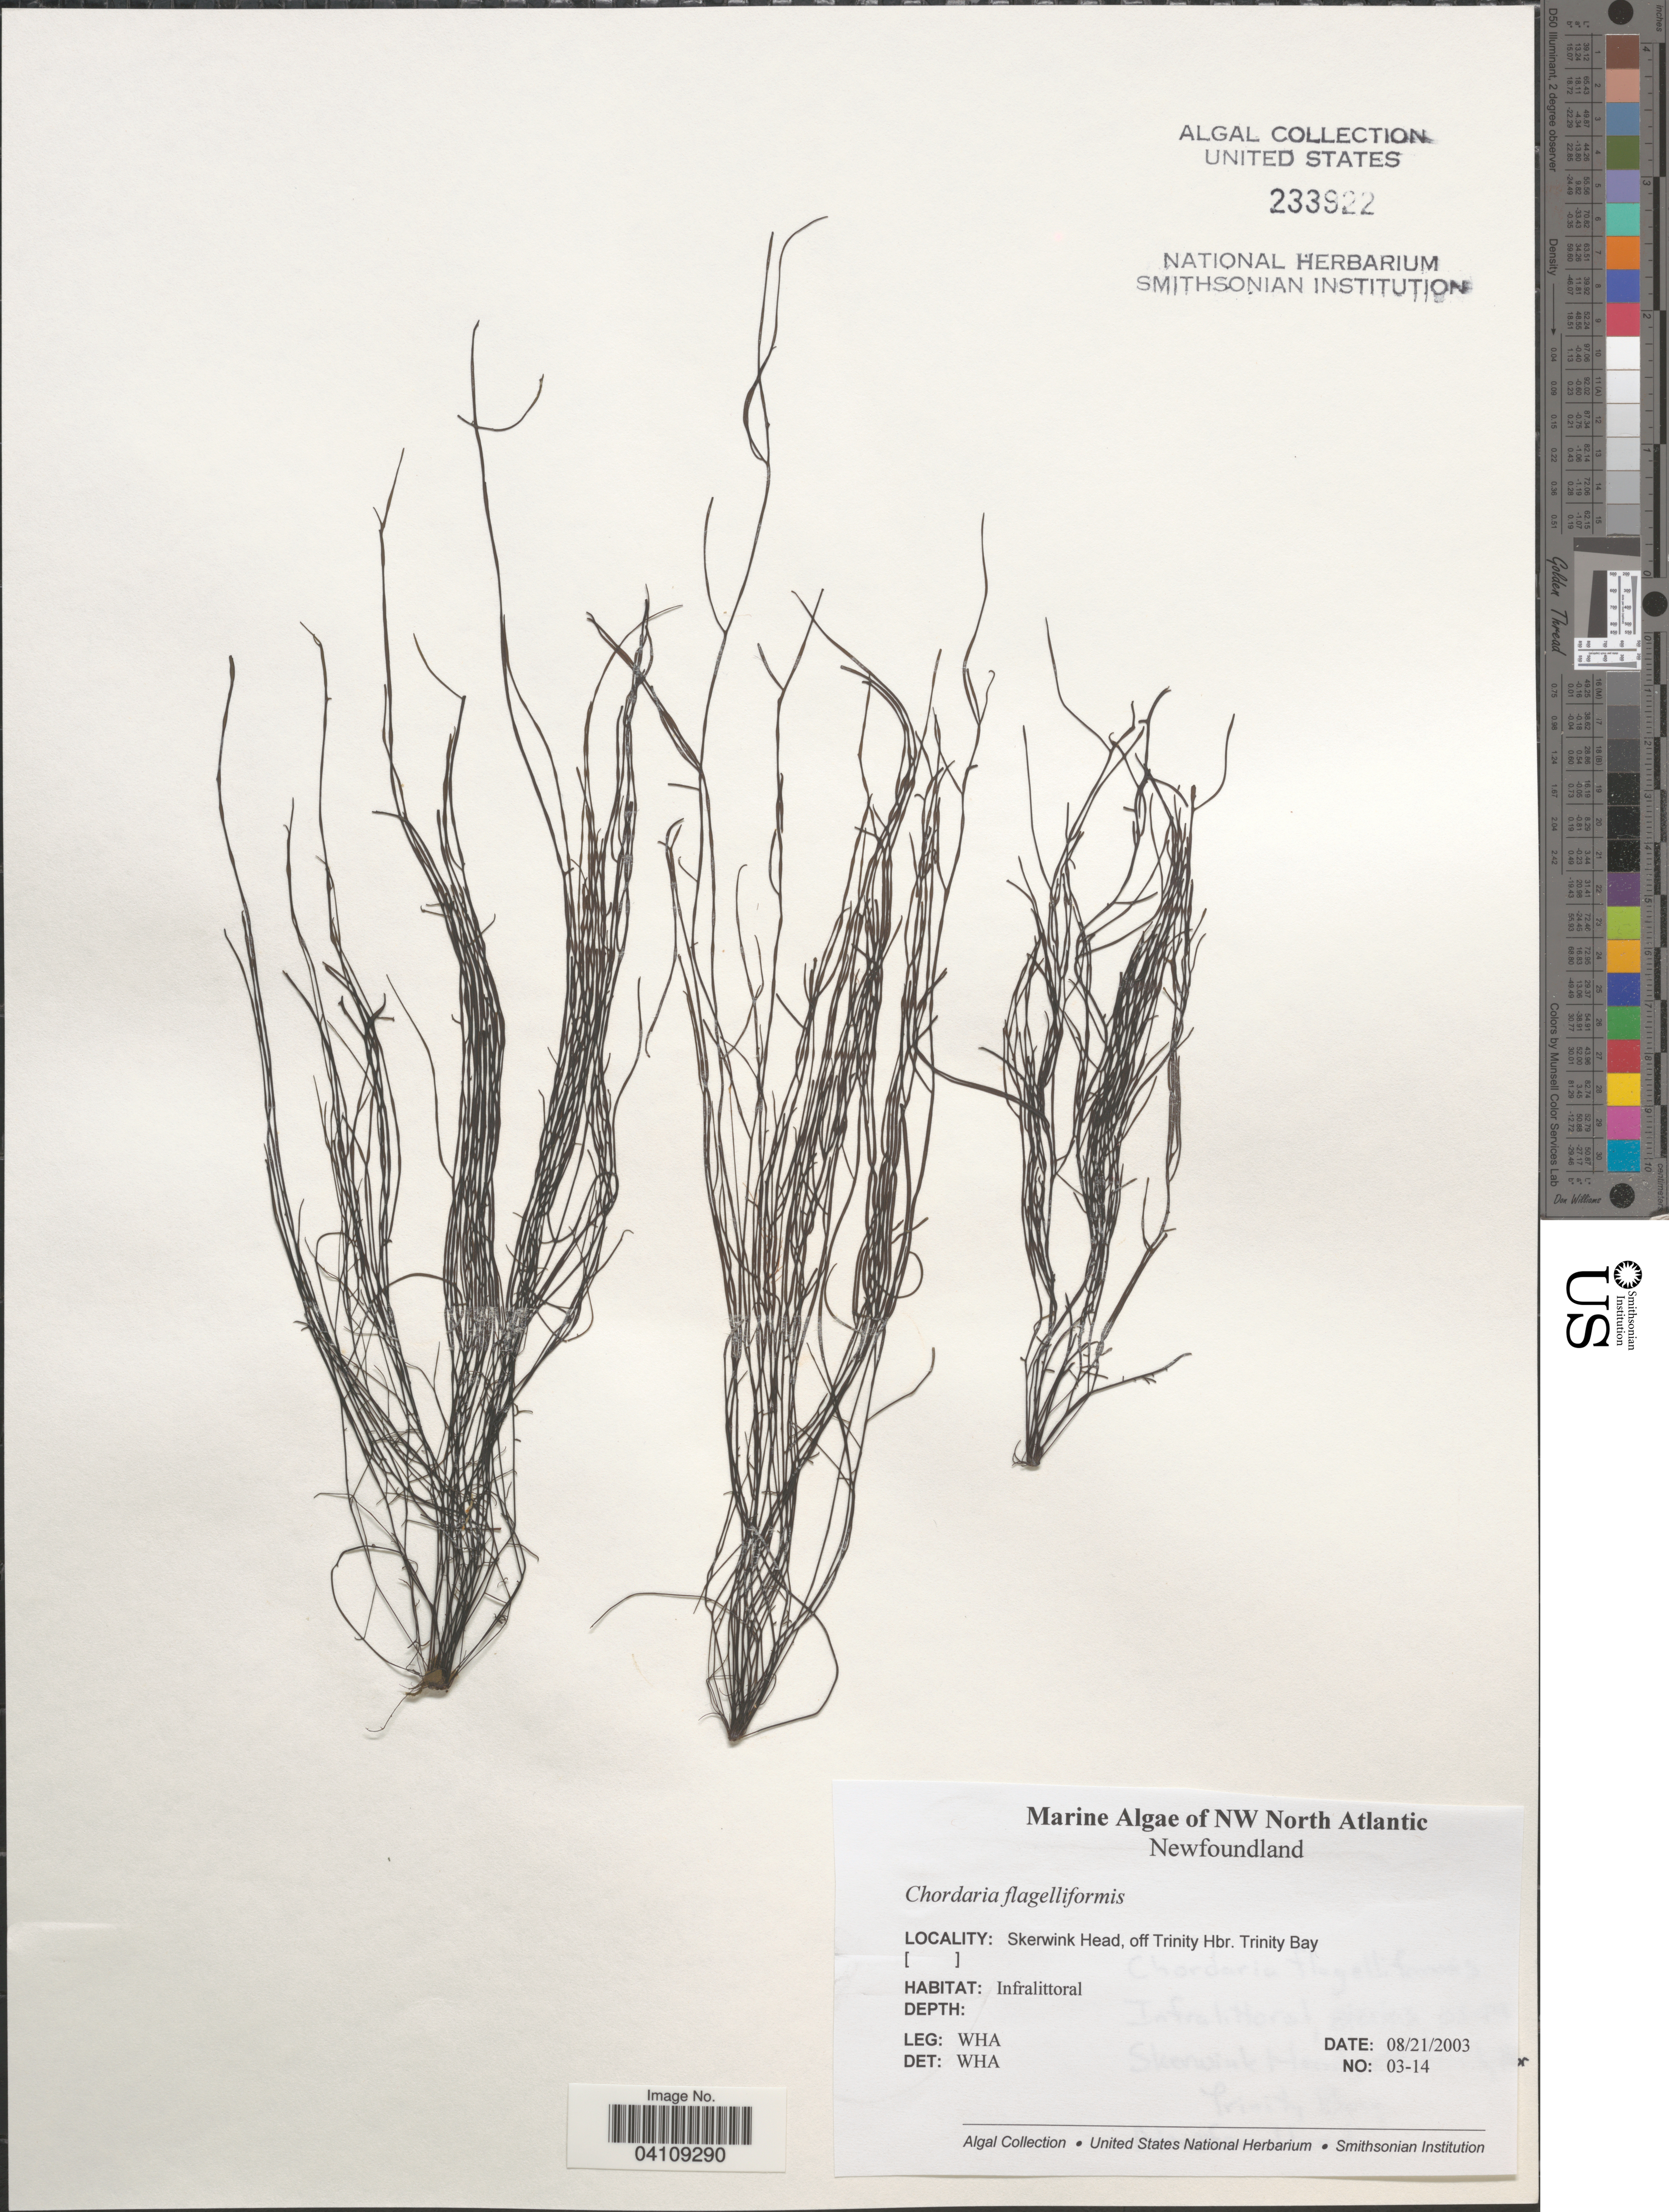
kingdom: Chromista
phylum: Ochrophyta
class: Phaeophyceae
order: Ectocarpales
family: Chordariaceae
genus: Chordaria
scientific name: Chordaria flagelliformis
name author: (Hudson) Grev.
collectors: W. H. Adey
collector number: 03-14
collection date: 2003-08-21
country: Canada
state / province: Newfoundland and Labrador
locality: NW North Atlantic. Skerwink Head, off Trinity Hbr. Trinity Bay.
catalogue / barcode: US 233922